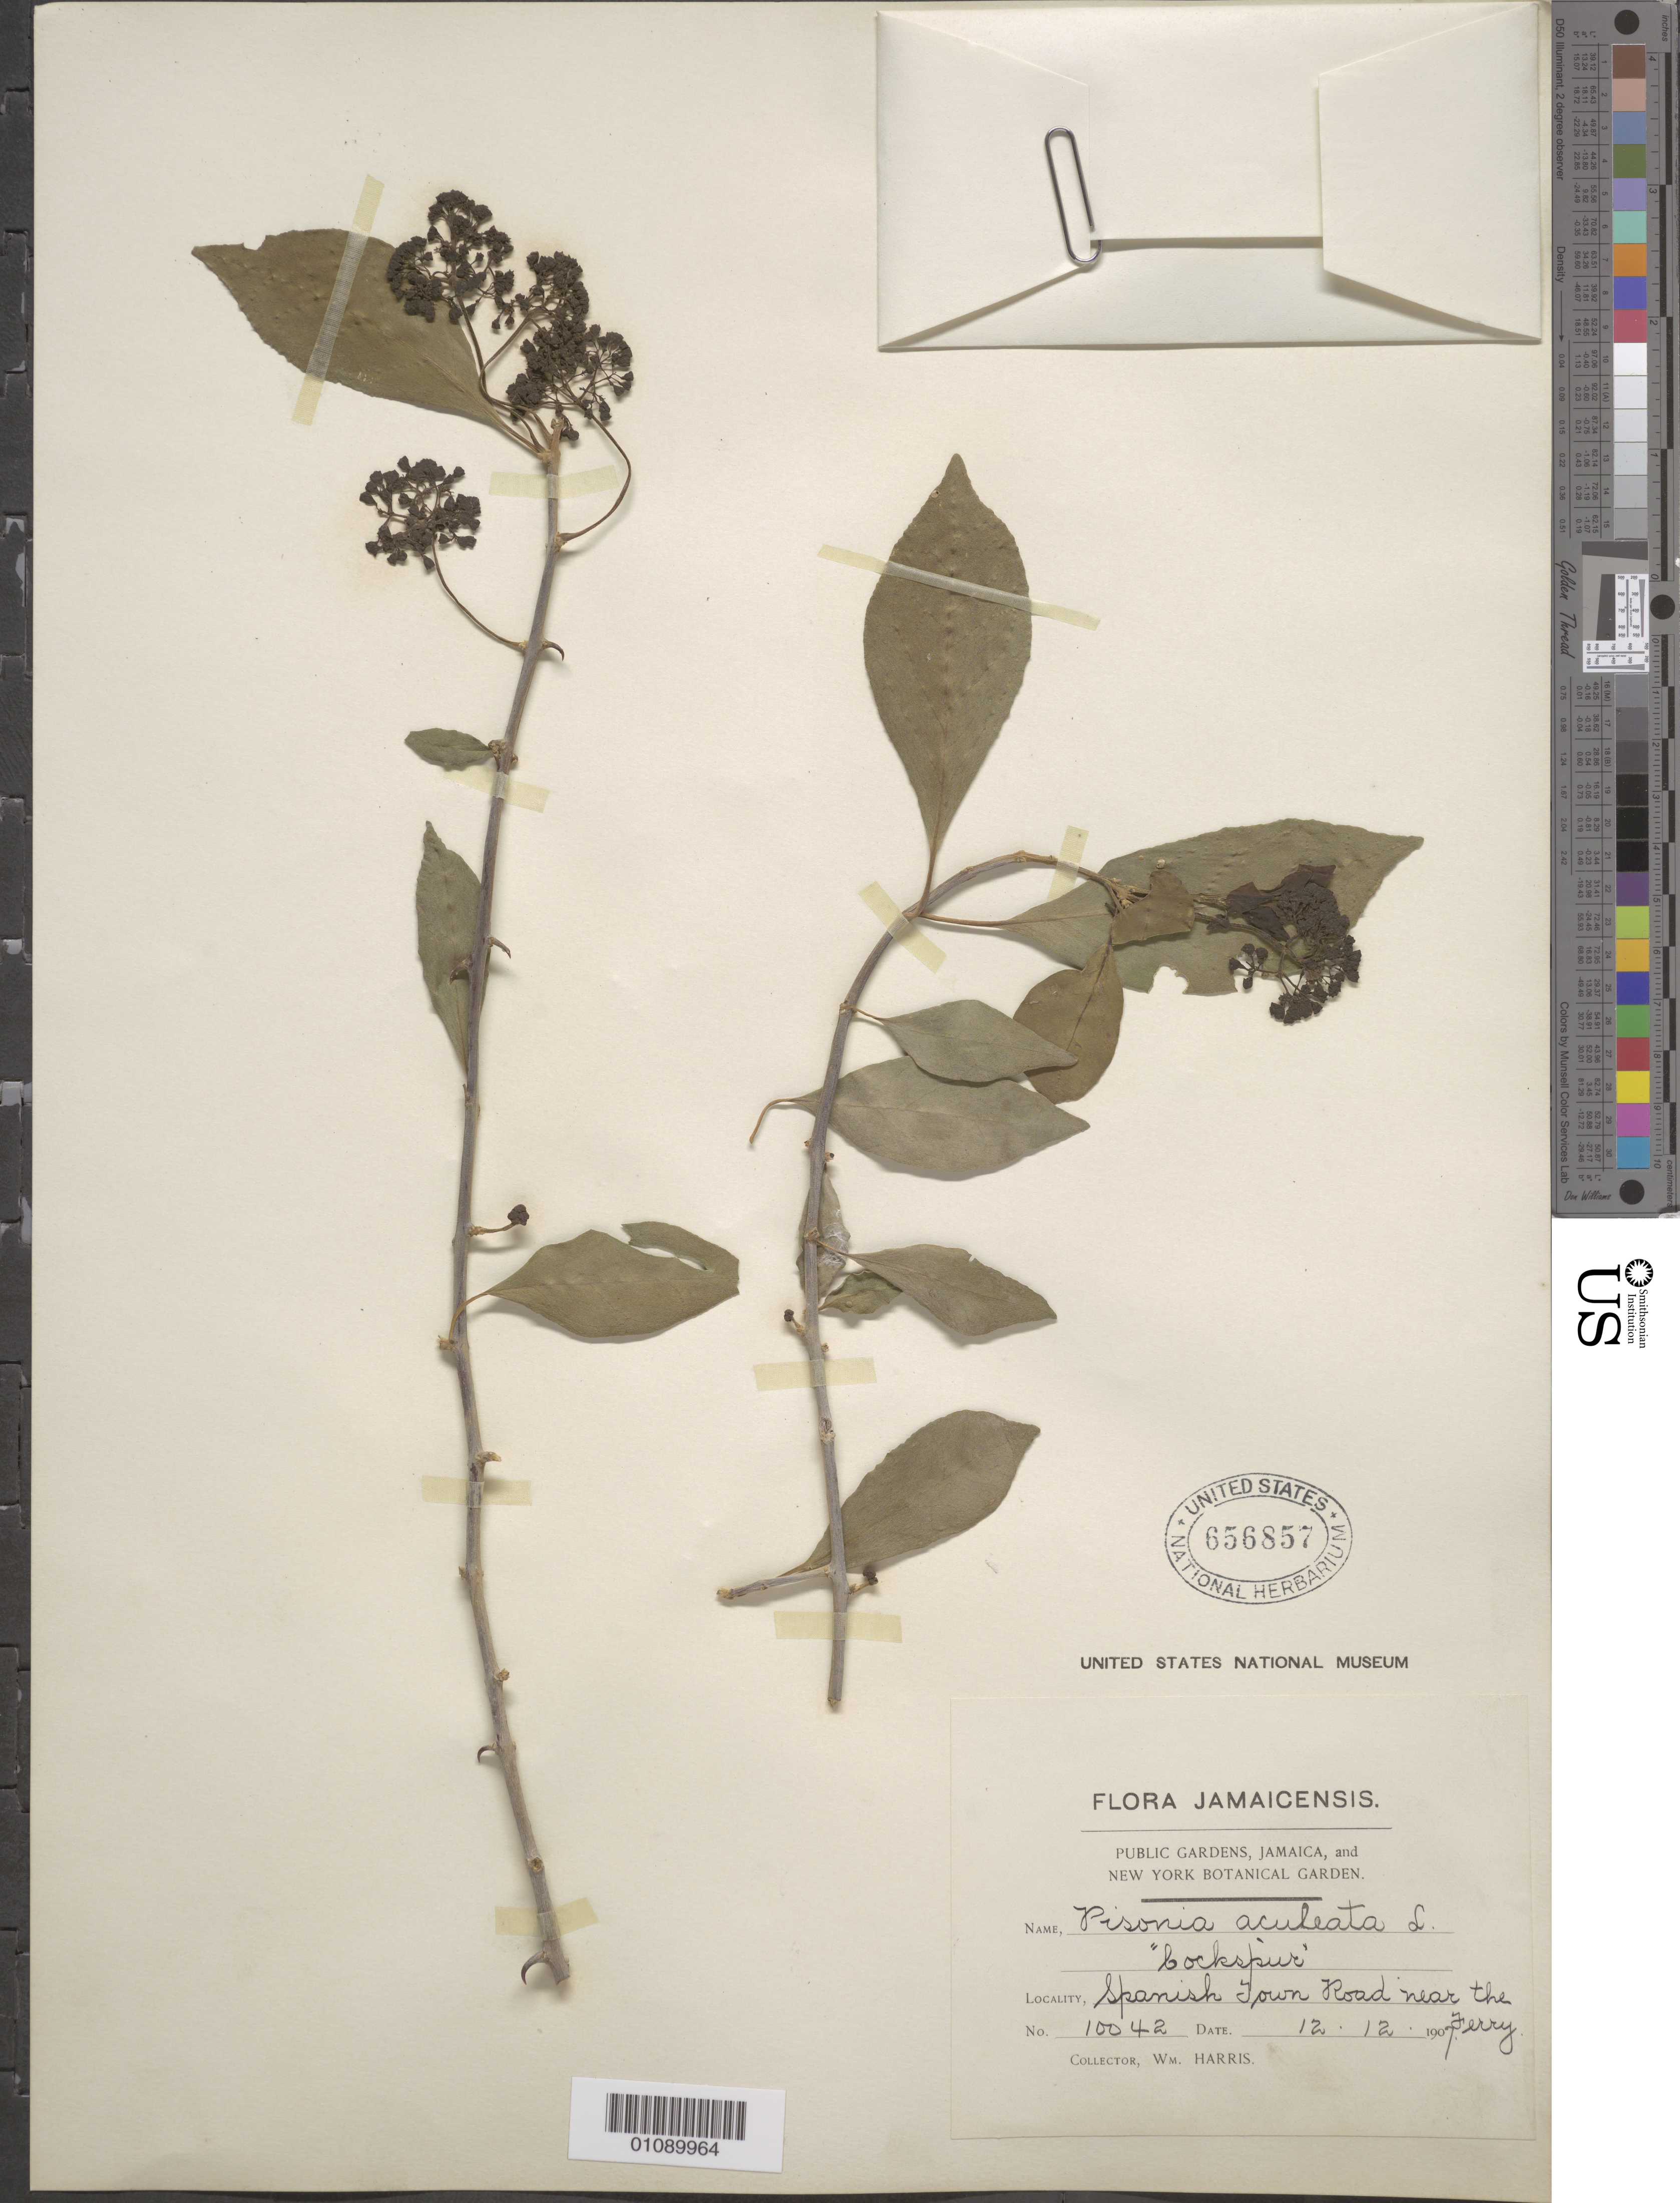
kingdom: Plantae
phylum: Tracheophyta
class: Magnoliopsida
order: Caryophyllales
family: Nyctaginaceae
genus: Pisonia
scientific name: Pisonia aculeata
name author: L.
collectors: W. Harris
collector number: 10042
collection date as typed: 12 Dec 1907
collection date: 1907-12-12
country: Jamaica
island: Jamaica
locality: Spanish Town Road, near the Ferry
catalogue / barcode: US 656857